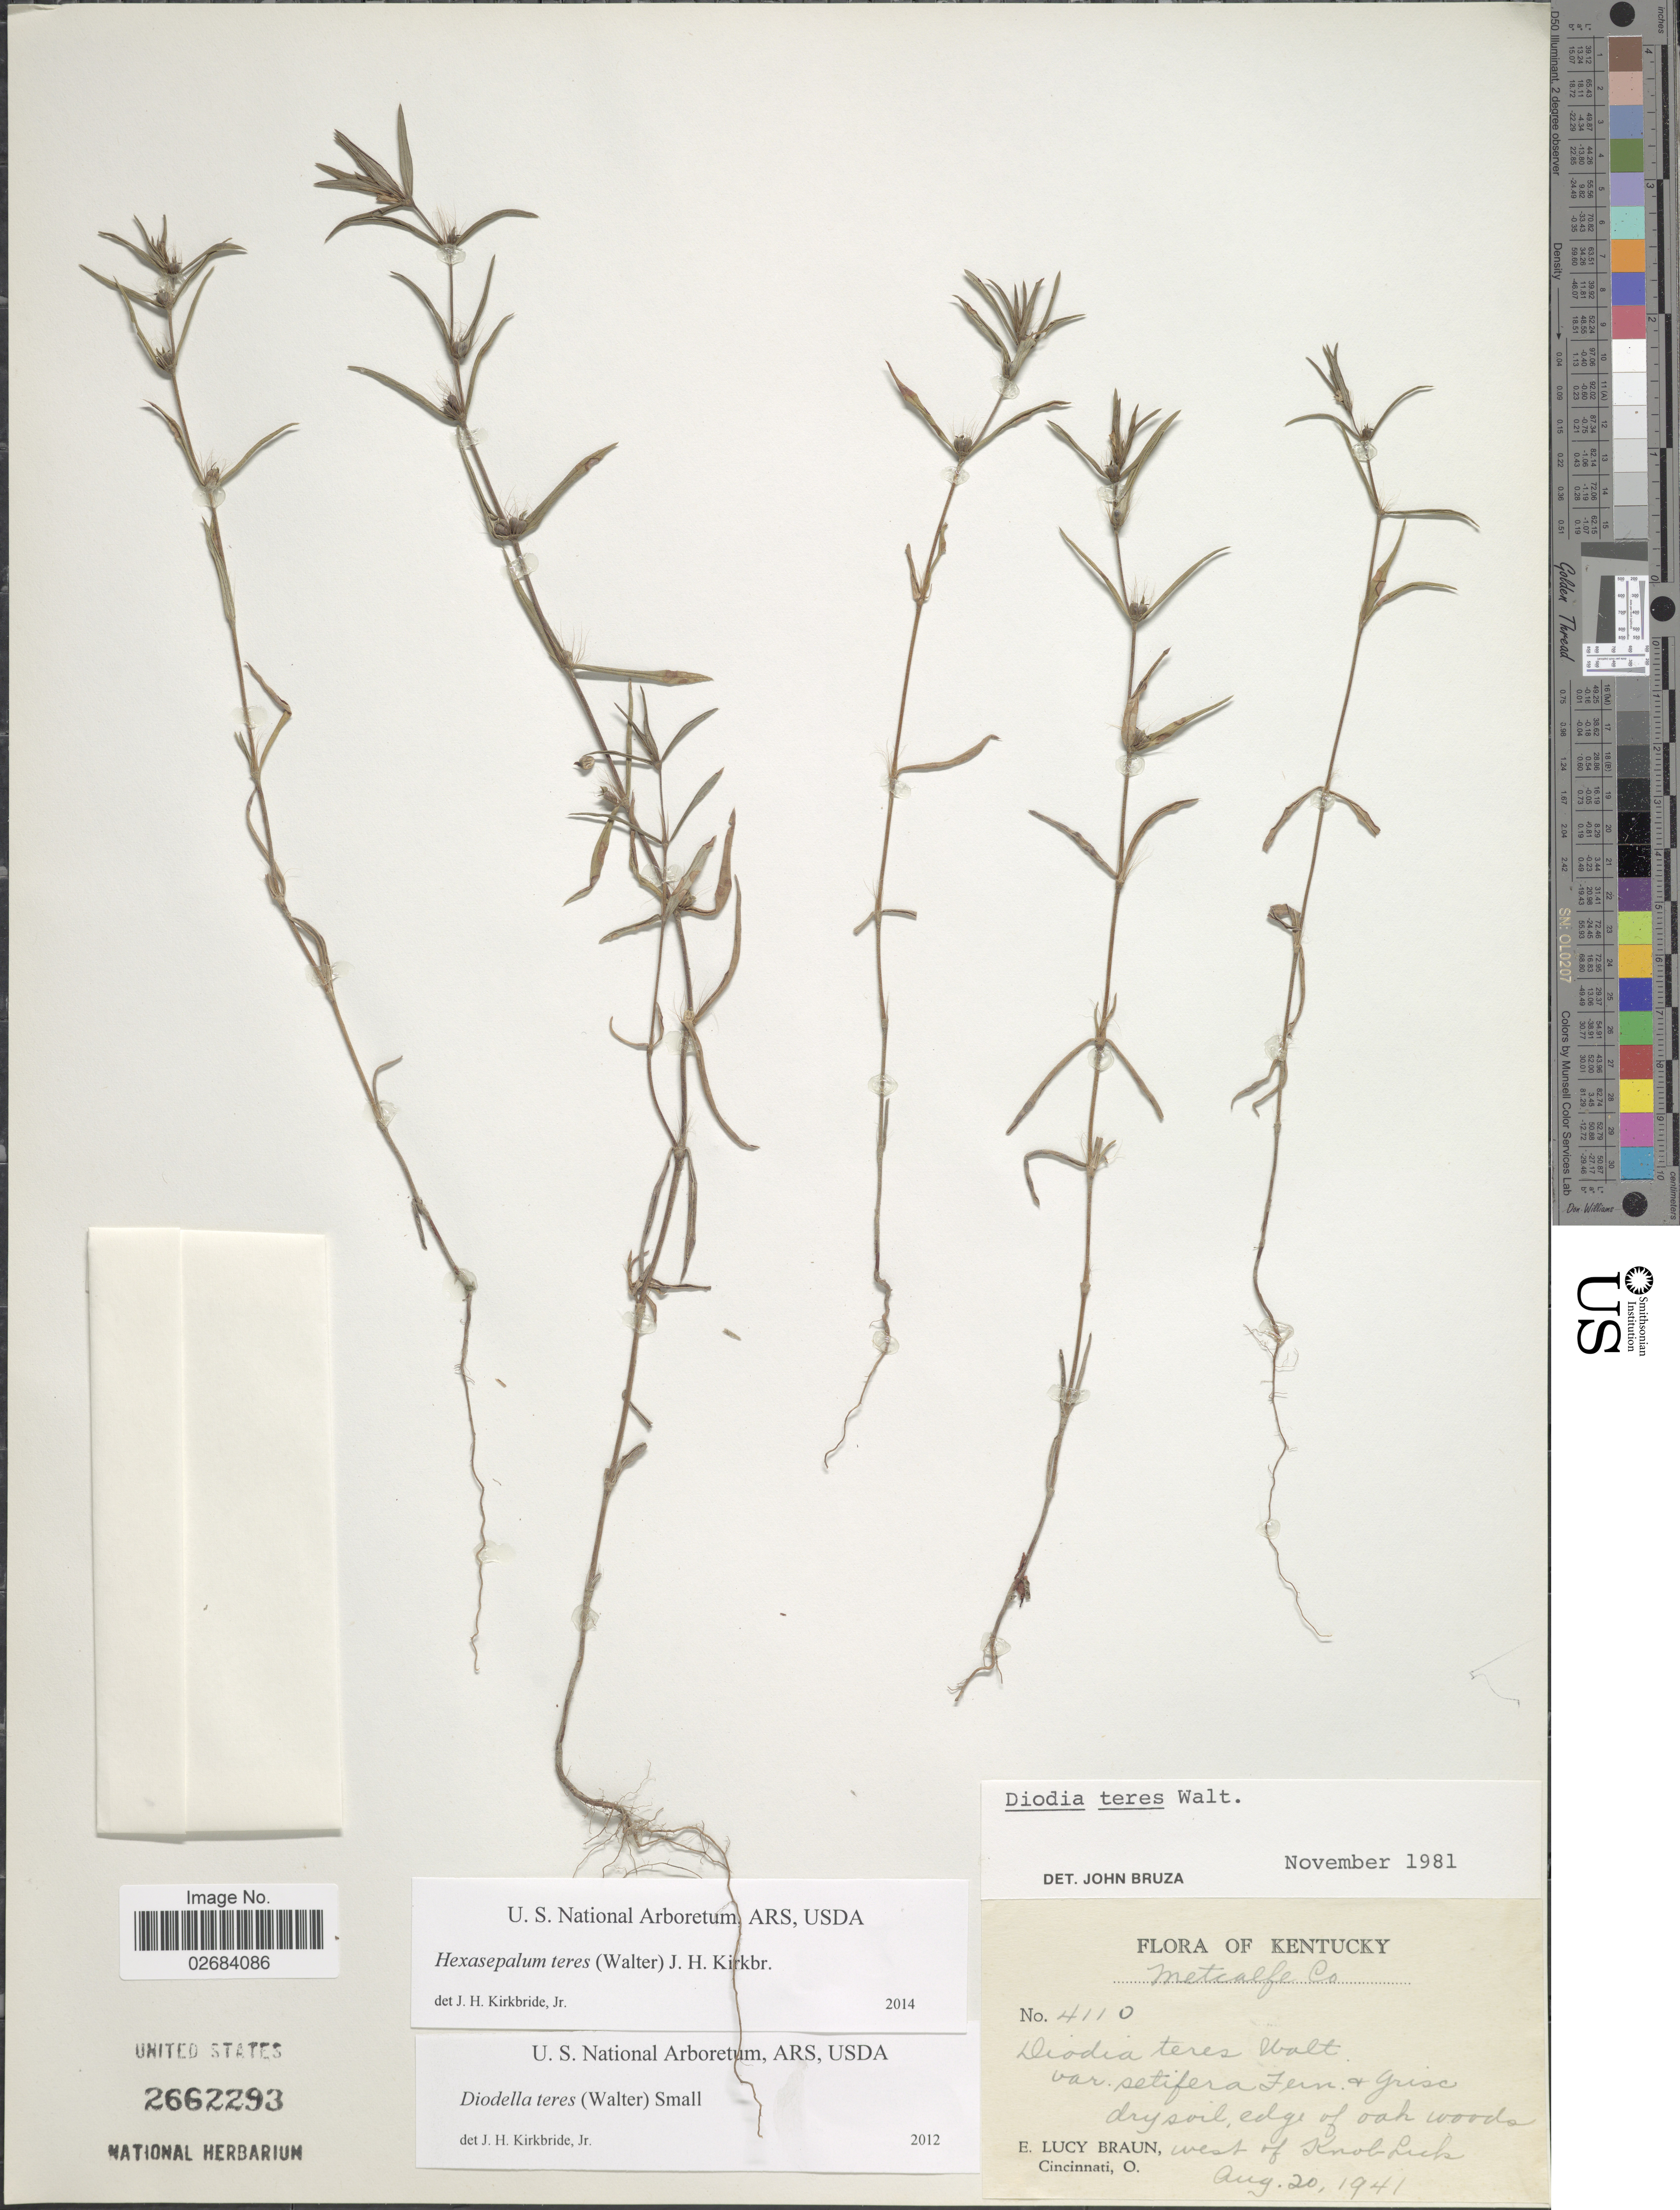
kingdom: Plantae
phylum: Tracheophyta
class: Magnoliopsida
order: Gentianales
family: Rubiaceae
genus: Diodia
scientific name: Diodia teres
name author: Walter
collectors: E. L. Braun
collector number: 4110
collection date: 1941-08-20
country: United States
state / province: Kentucky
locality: Metcalfe Co., edge of oak woods, west of Knob Lick.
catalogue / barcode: US 2662293